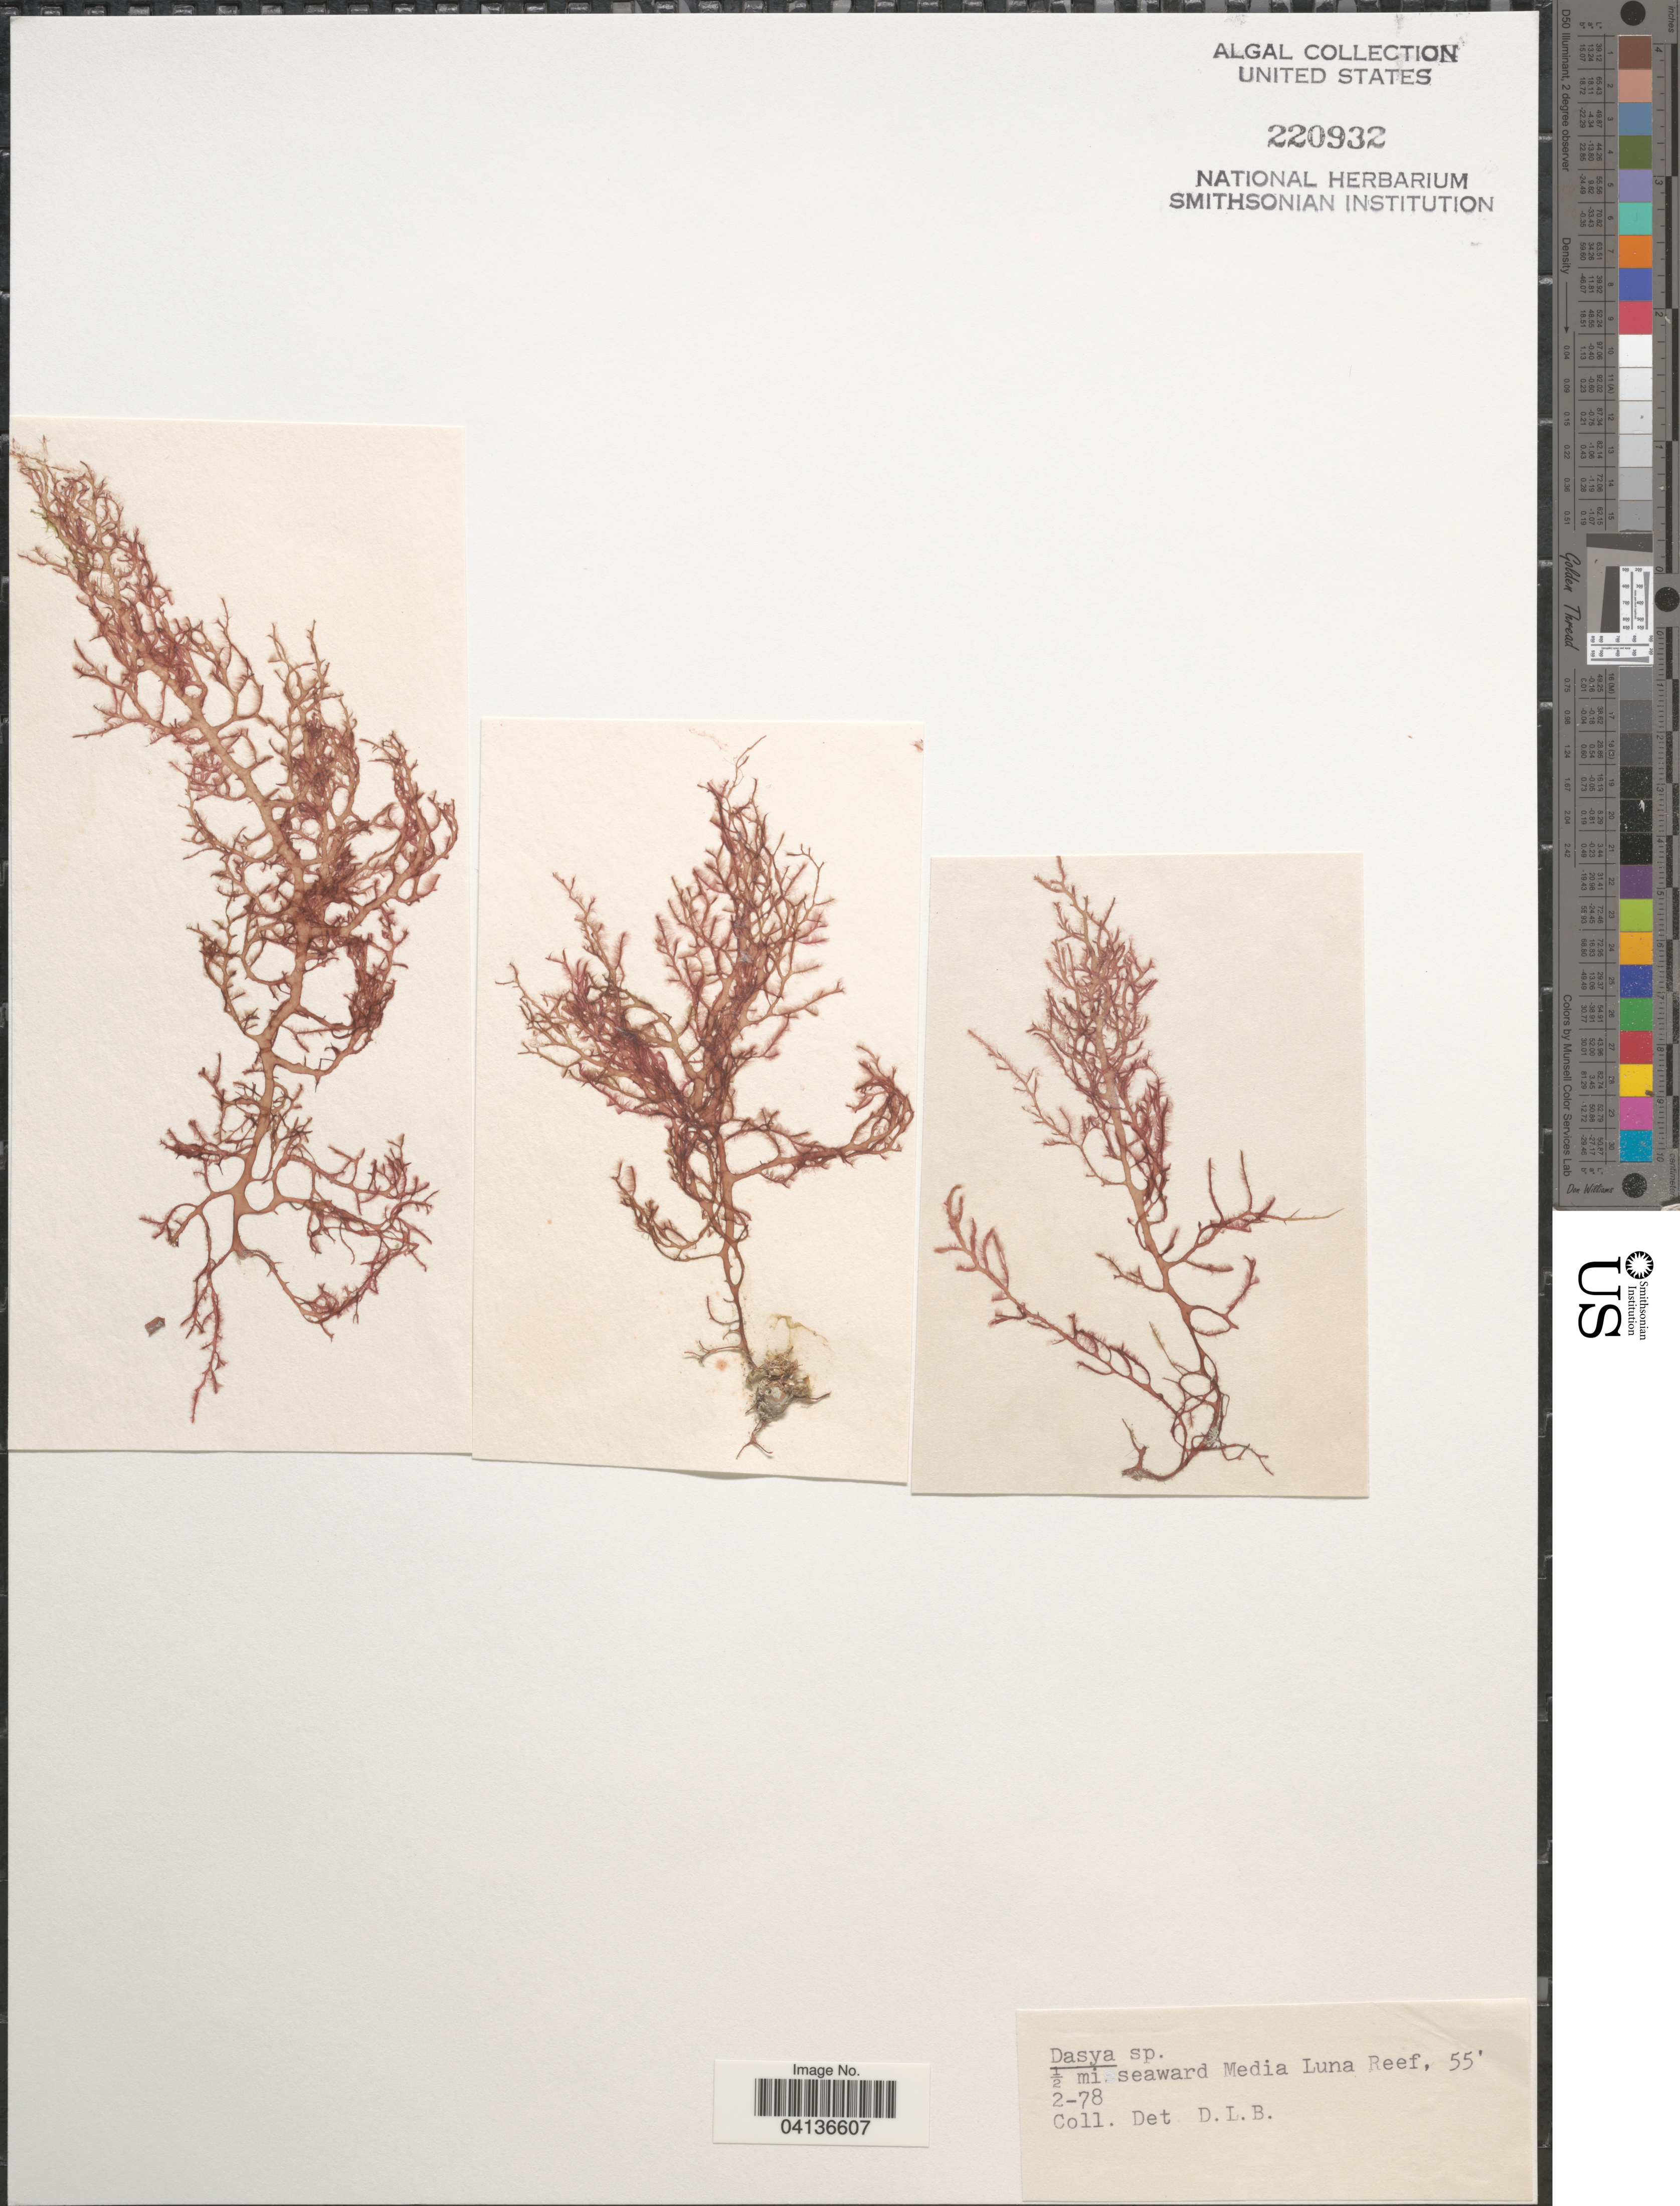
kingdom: Plantae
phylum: Rhodophyta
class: Florideophyceae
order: Ceramiales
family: Dasyaceae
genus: Dasya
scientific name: Dasya sp.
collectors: D. L. B.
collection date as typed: Transcribed d/m/y: /2/78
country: Puerto Rico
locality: ½ mi seaward Media Luna Reef.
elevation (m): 17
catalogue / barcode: US 220932